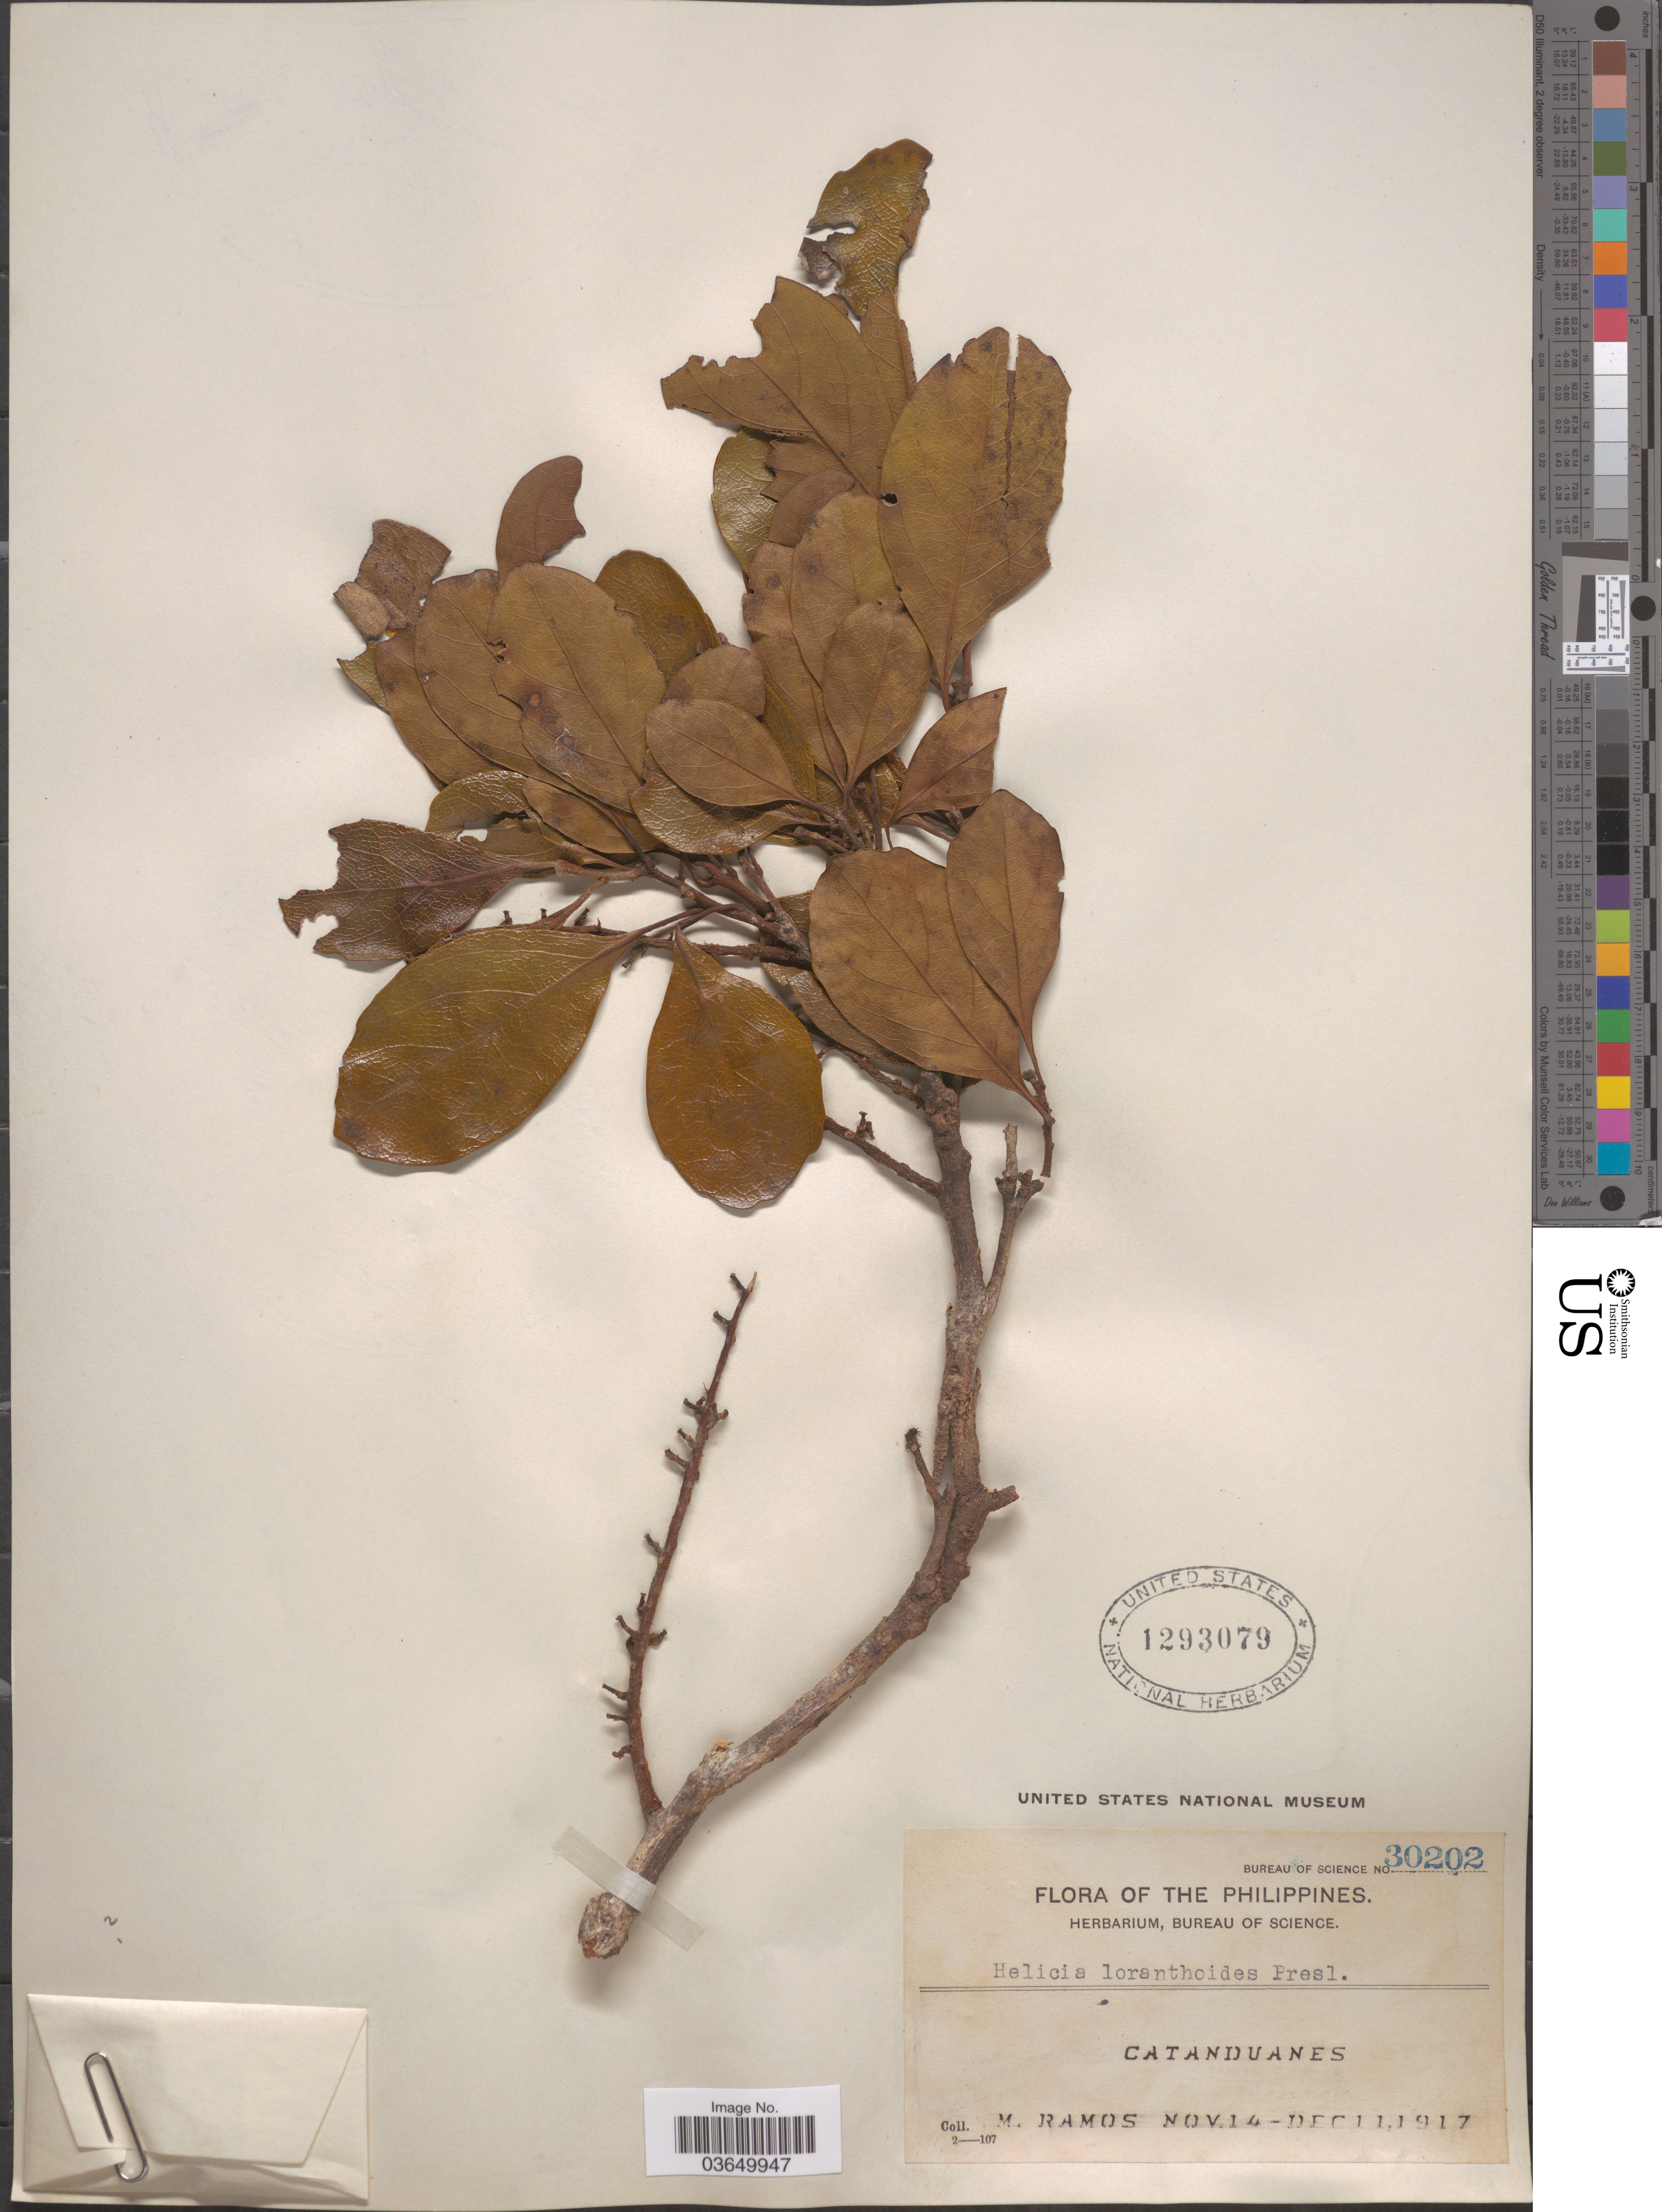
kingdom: Plantae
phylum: Tracheophyta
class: Magnoliopsida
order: Proteales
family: Proteaceae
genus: Helicia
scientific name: Helicia loranthoides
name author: C. Presl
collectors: M. Ramos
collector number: Bureau of Science 30202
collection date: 1917-11-14/1917-12-11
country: Philippines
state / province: Bicol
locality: Catanduanes.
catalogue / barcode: US 1293079